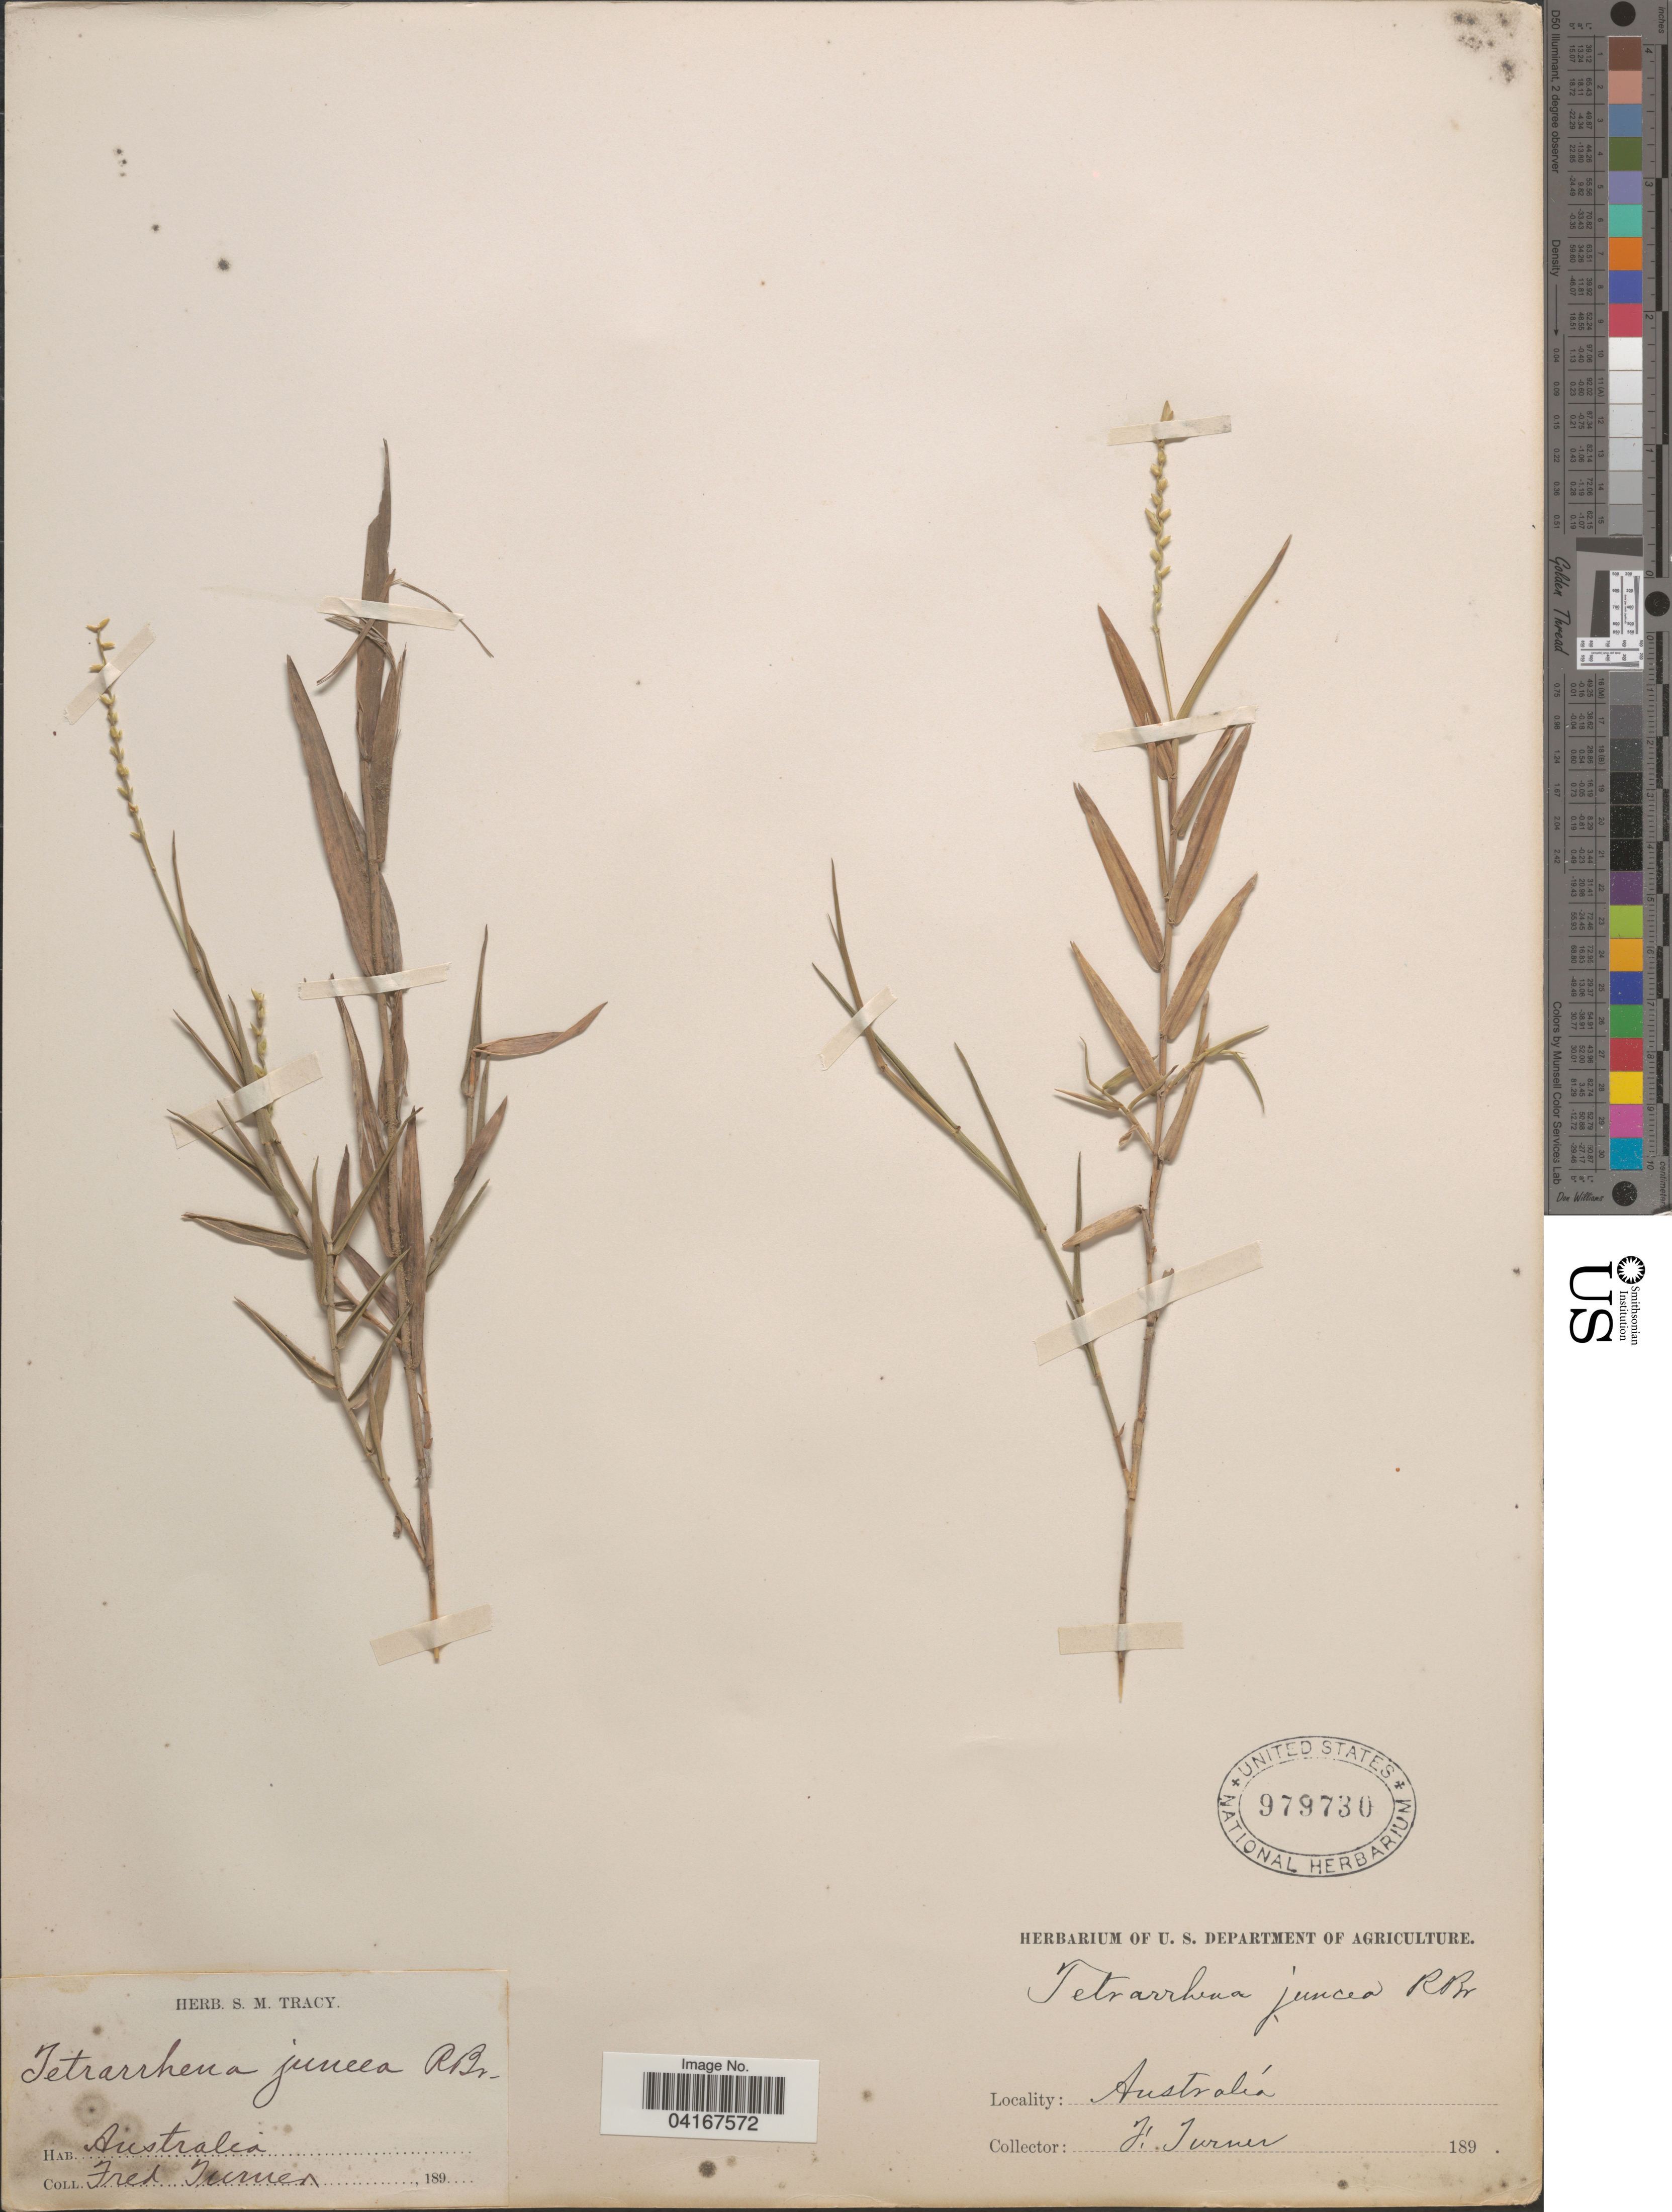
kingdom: Plantae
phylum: Tracheophyta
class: Liliopsida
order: Poales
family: Poaceae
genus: Tetrarrhena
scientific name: Tetrarrhena laevis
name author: R. Br.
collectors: F. Turner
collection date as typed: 189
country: Australia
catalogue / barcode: US 979730